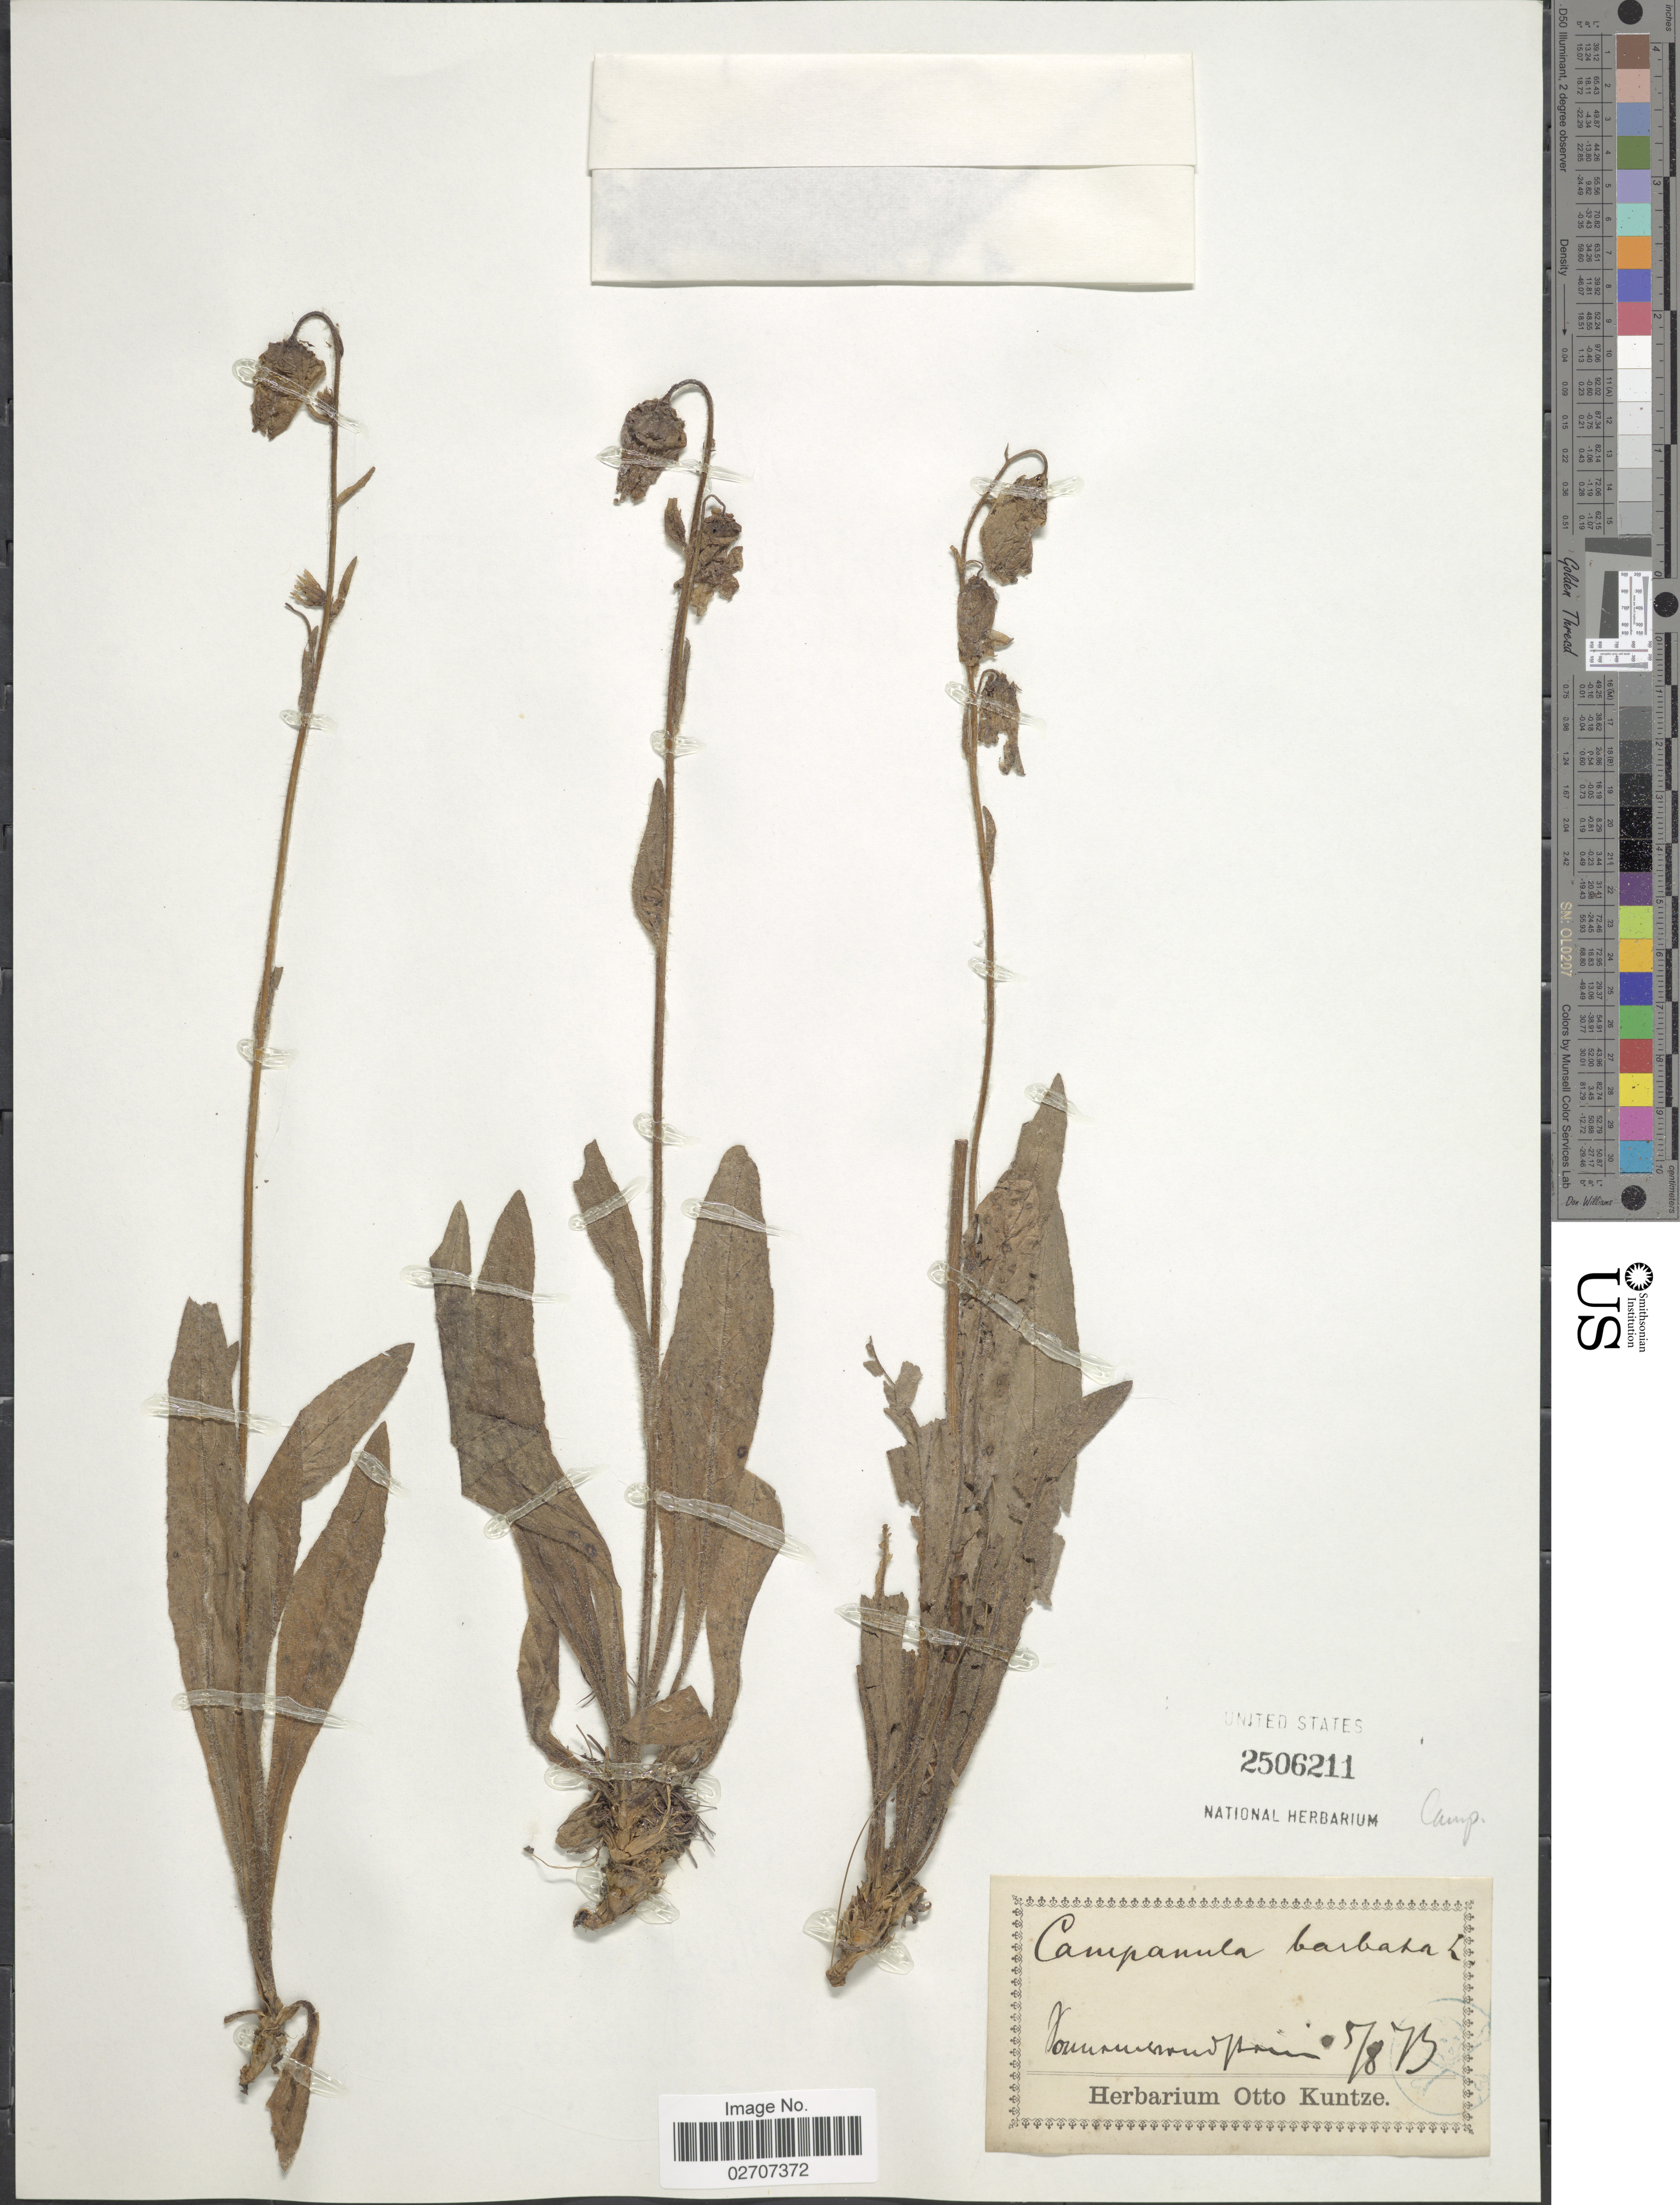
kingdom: Plantae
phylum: Tracheophyta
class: Magnoliopsida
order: Asterales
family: Campanulaceae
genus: Campanula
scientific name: Campanula barbata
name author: L.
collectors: ex herb. Otto Kuntze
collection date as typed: Transcribed d/m/y: 5/8/73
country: Spain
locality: Vomenraud, Spain [interpreted]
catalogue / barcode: US 2506211